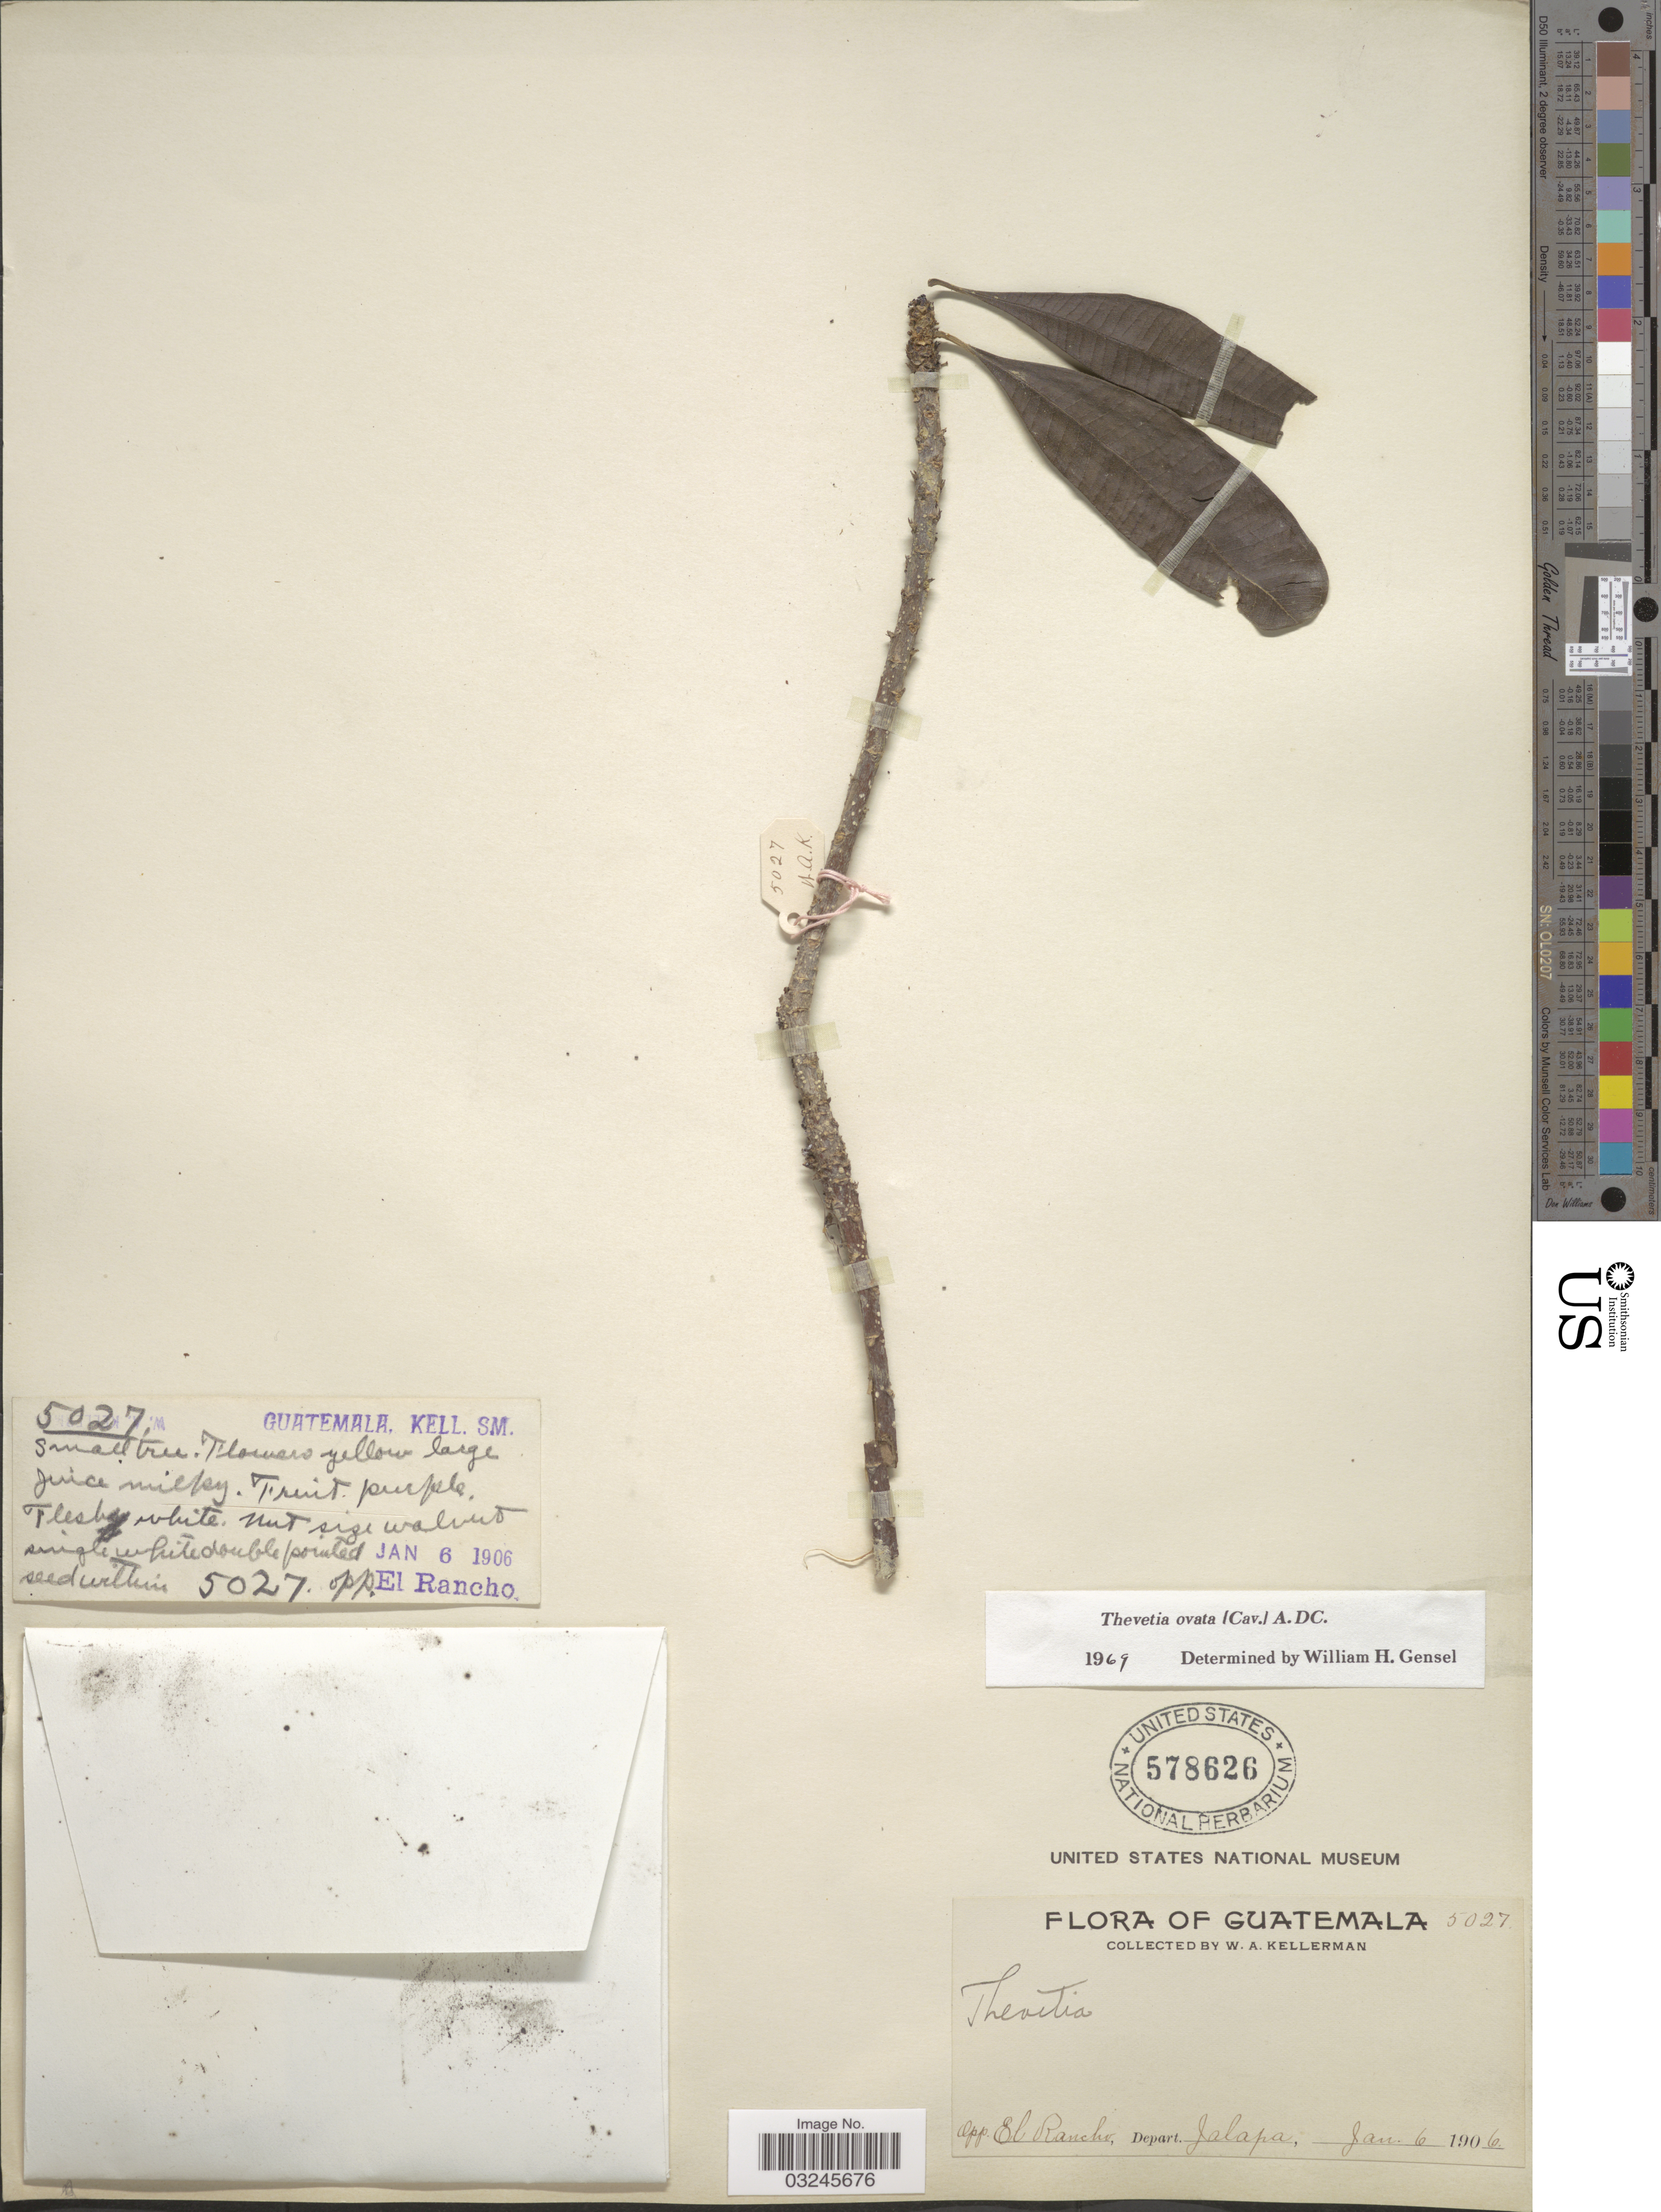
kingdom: Plantae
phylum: Tracheophyta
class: Magnoliopsida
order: Gentianales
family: Apocynaceae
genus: Thevetia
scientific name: Thevetia ovata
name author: (Cav.) A. DC.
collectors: W. Kellerman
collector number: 5027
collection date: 1906-01-06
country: Guatemala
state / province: Jalapa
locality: Opp. El Rancho, Depart. Jalapa.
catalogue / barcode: US 578626